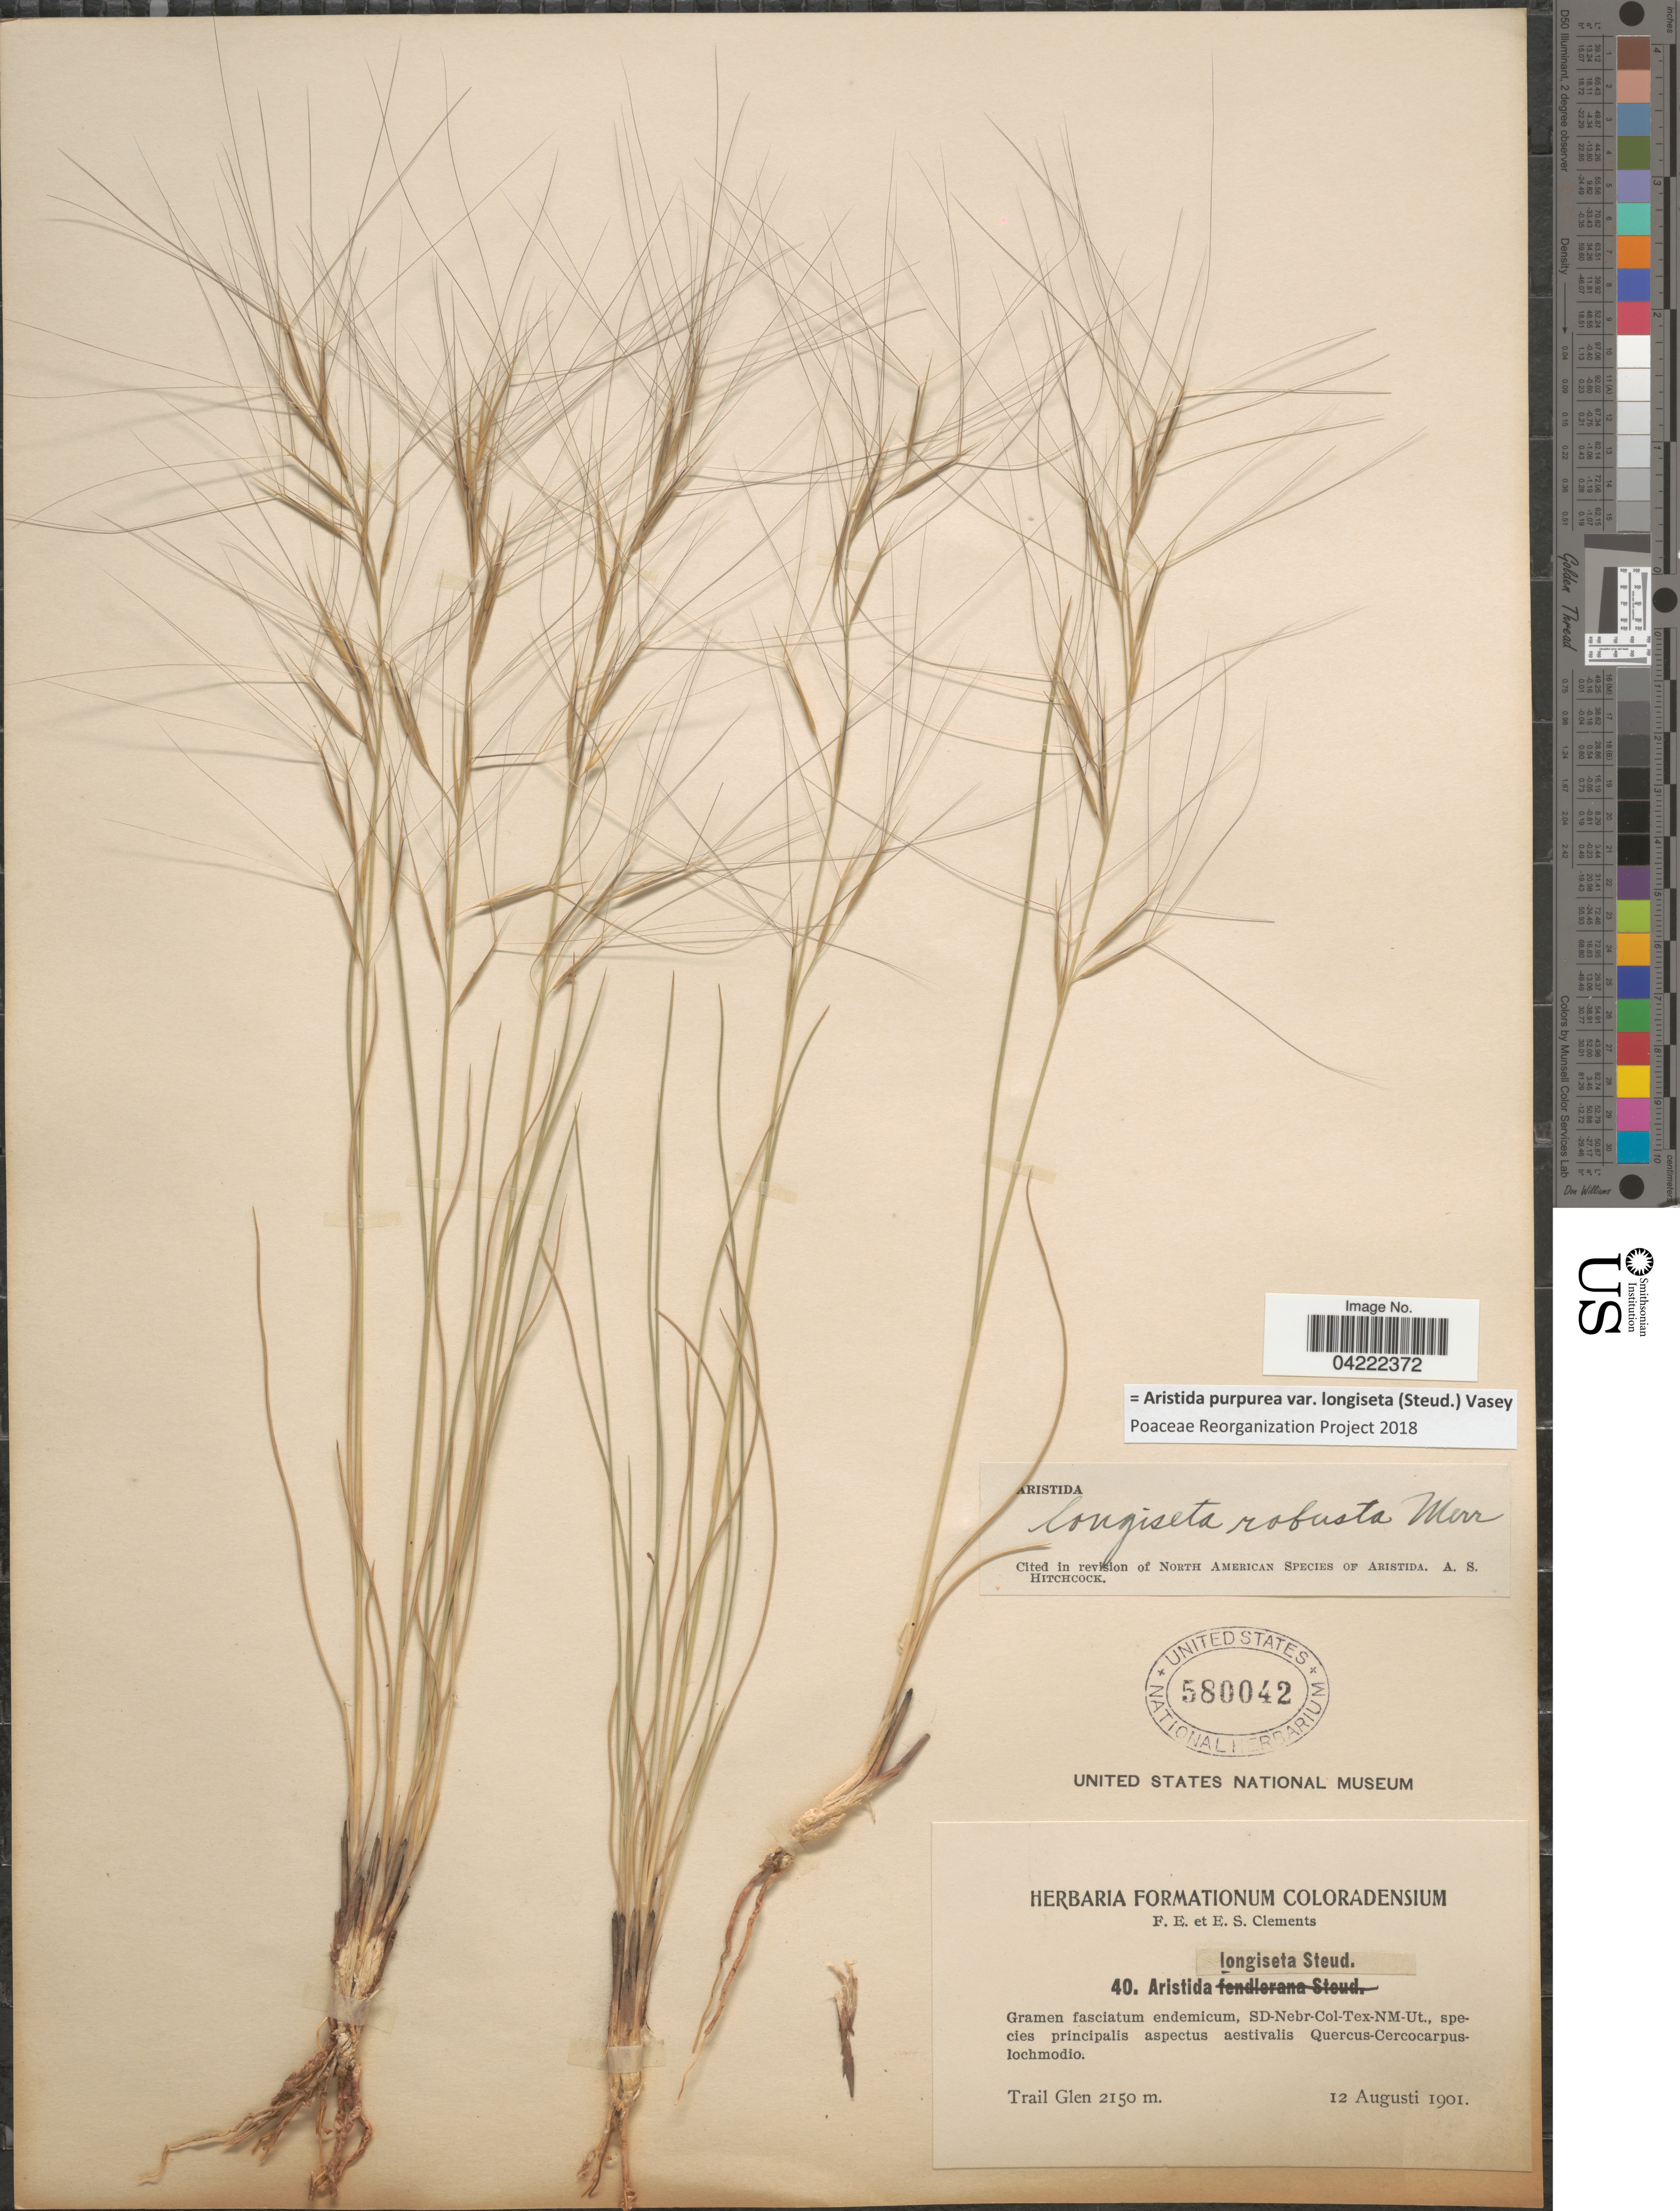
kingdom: Plantae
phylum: Tracheophyta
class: Liliopsida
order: Poales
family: Poaceae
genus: Aristida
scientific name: Aristida purpurea var. longiseta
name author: (Steud.) Vasey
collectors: F. E. Clements & E. S. Clements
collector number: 40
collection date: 1901-08-12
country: United States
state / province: Colorado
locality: Trail Glen.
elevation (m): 2150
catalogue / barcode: US 580042